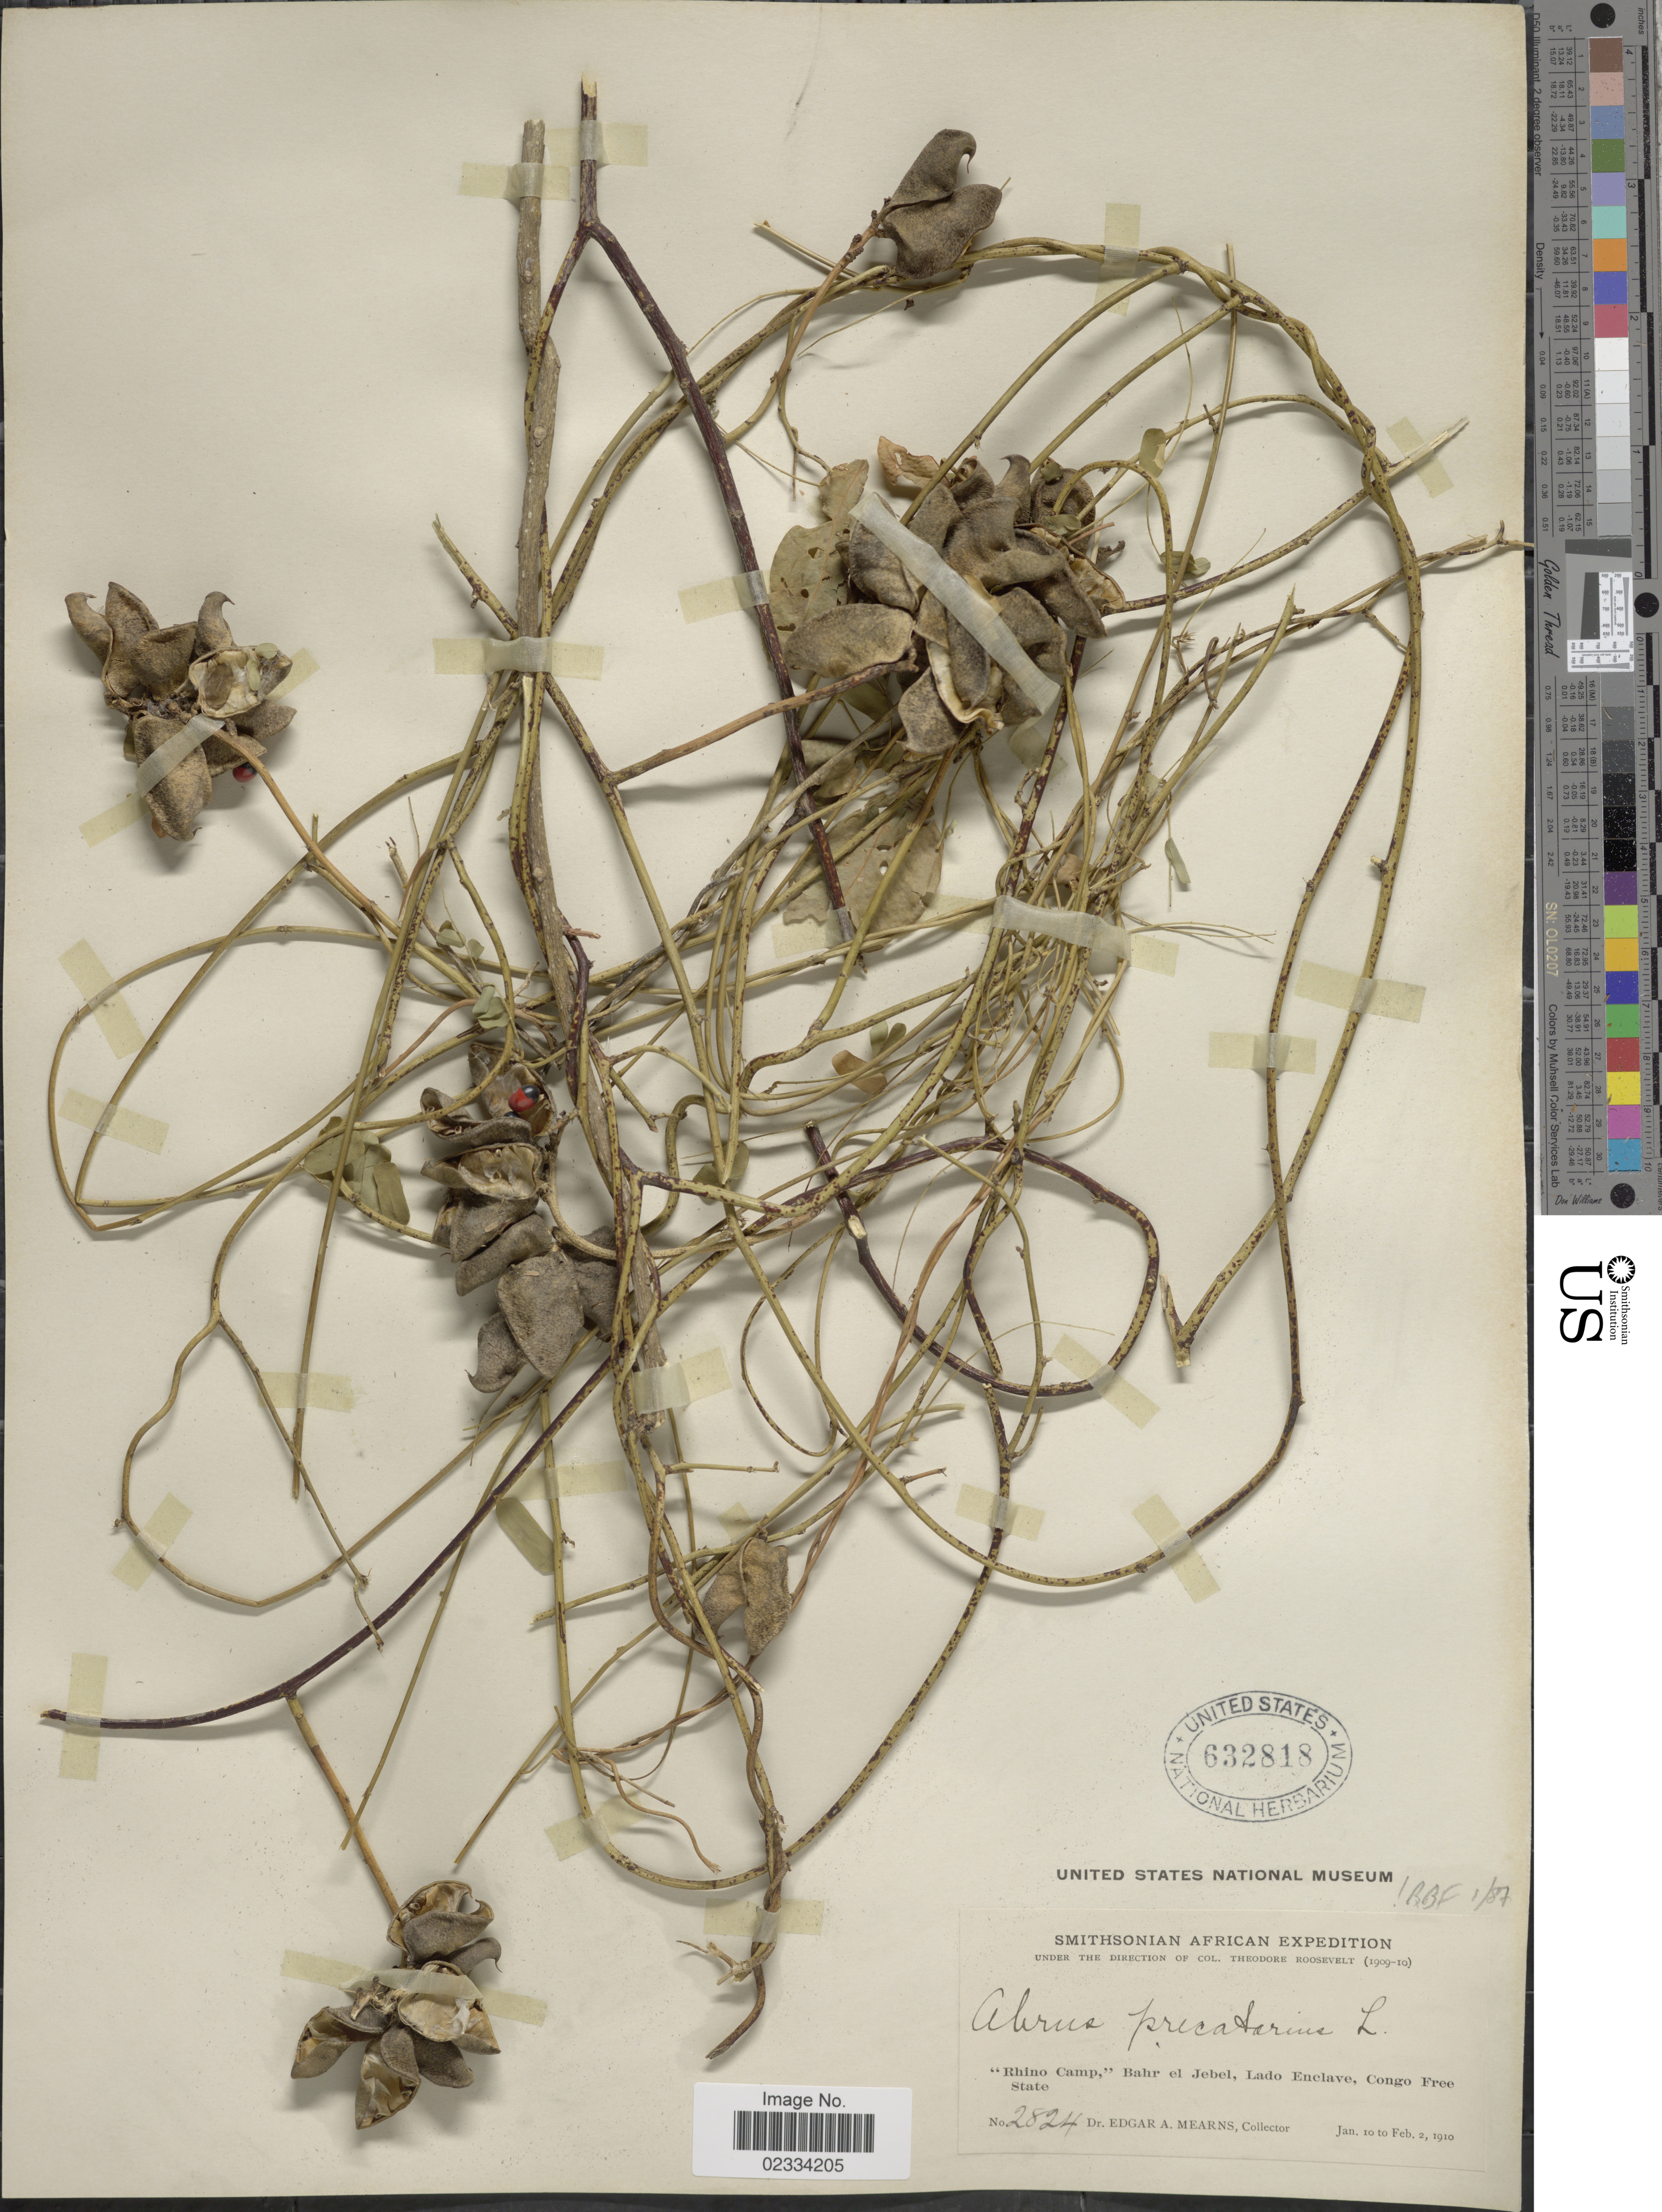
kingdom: Plantae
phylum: Tracheophyta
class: Magnoliopsida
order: Fabales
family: Fabaceae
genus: Abrus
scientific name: Abrus precatorius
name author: L.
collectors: E. A. Mearns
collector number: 2824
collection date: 1910-01-10/1910-02-02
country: Congo, Democratic Republic of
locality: Rhino Camp,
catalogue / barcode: US 632818